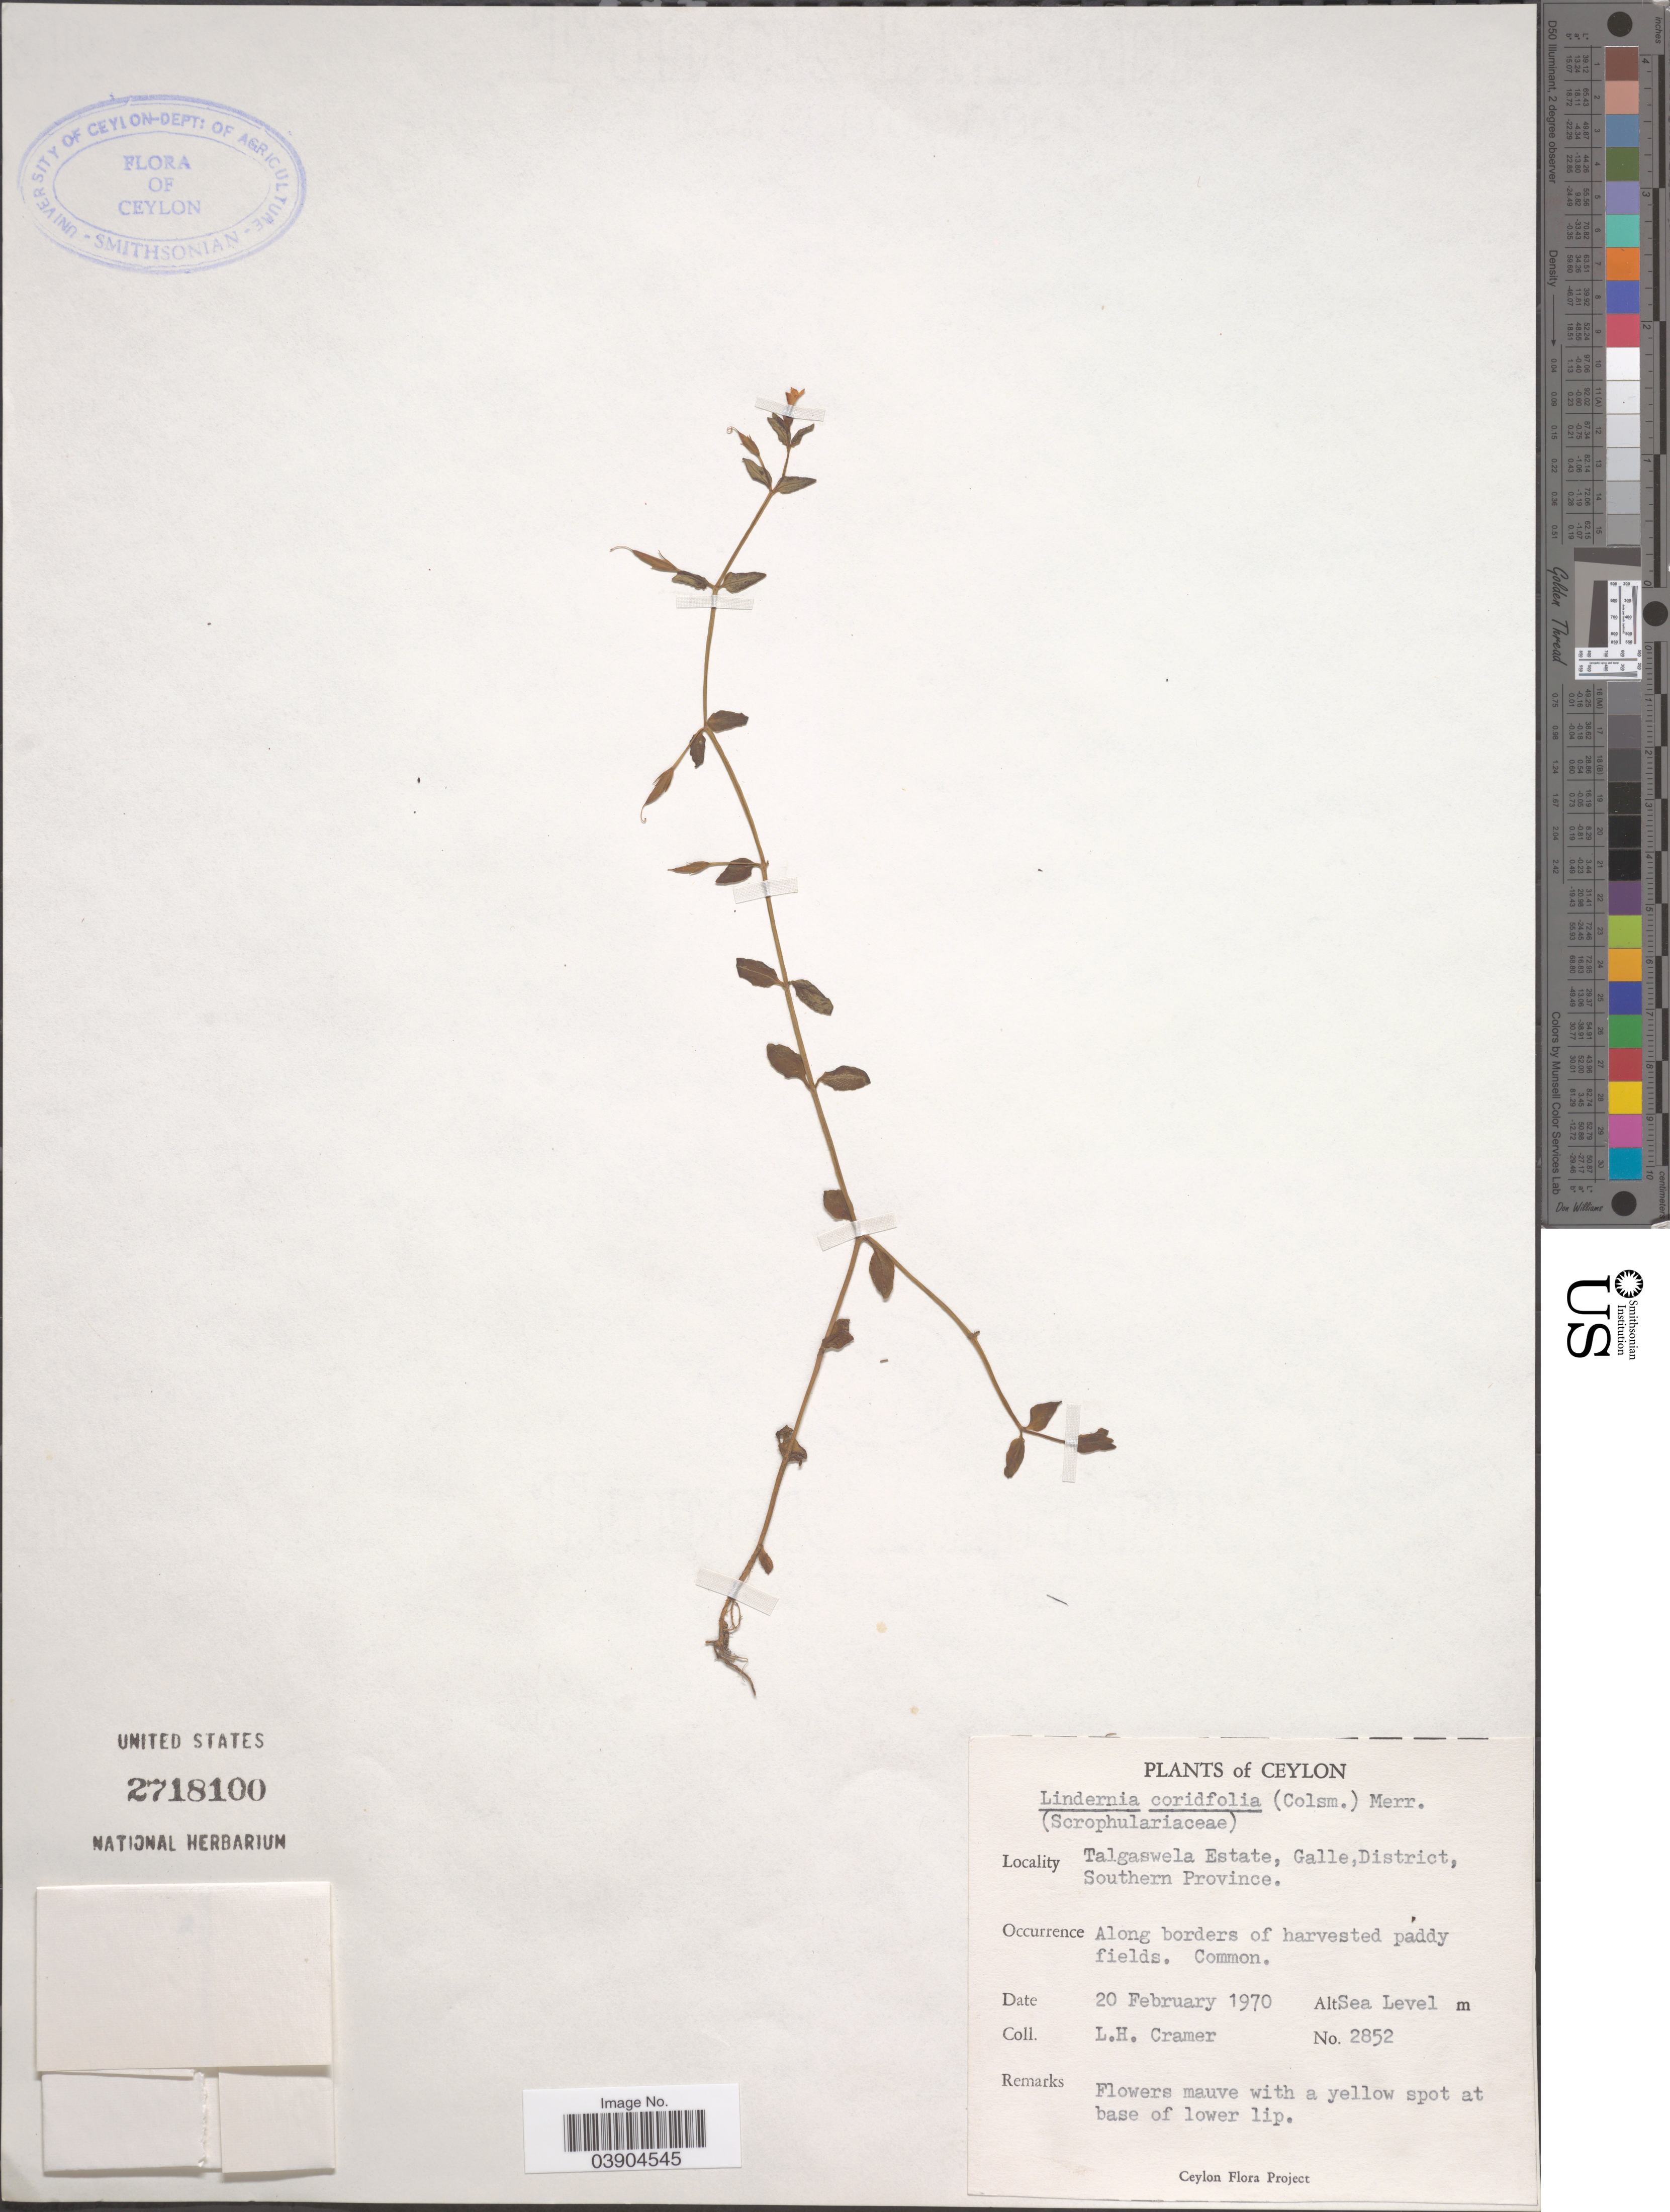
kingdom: Plantae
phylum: Tracheophyta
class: Magnoliopsida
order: Lamiales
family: Linderniaceae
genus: Lindernia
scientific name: Lindernia cordifolia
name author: (Colsm.) Merr.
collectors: L. H. Cramer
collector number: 2852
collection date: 1970-02-20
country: Sri Lanka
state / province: Southern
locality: Ceylon. Talgaswela Estate, Galle, District.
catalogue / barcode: US 2718100